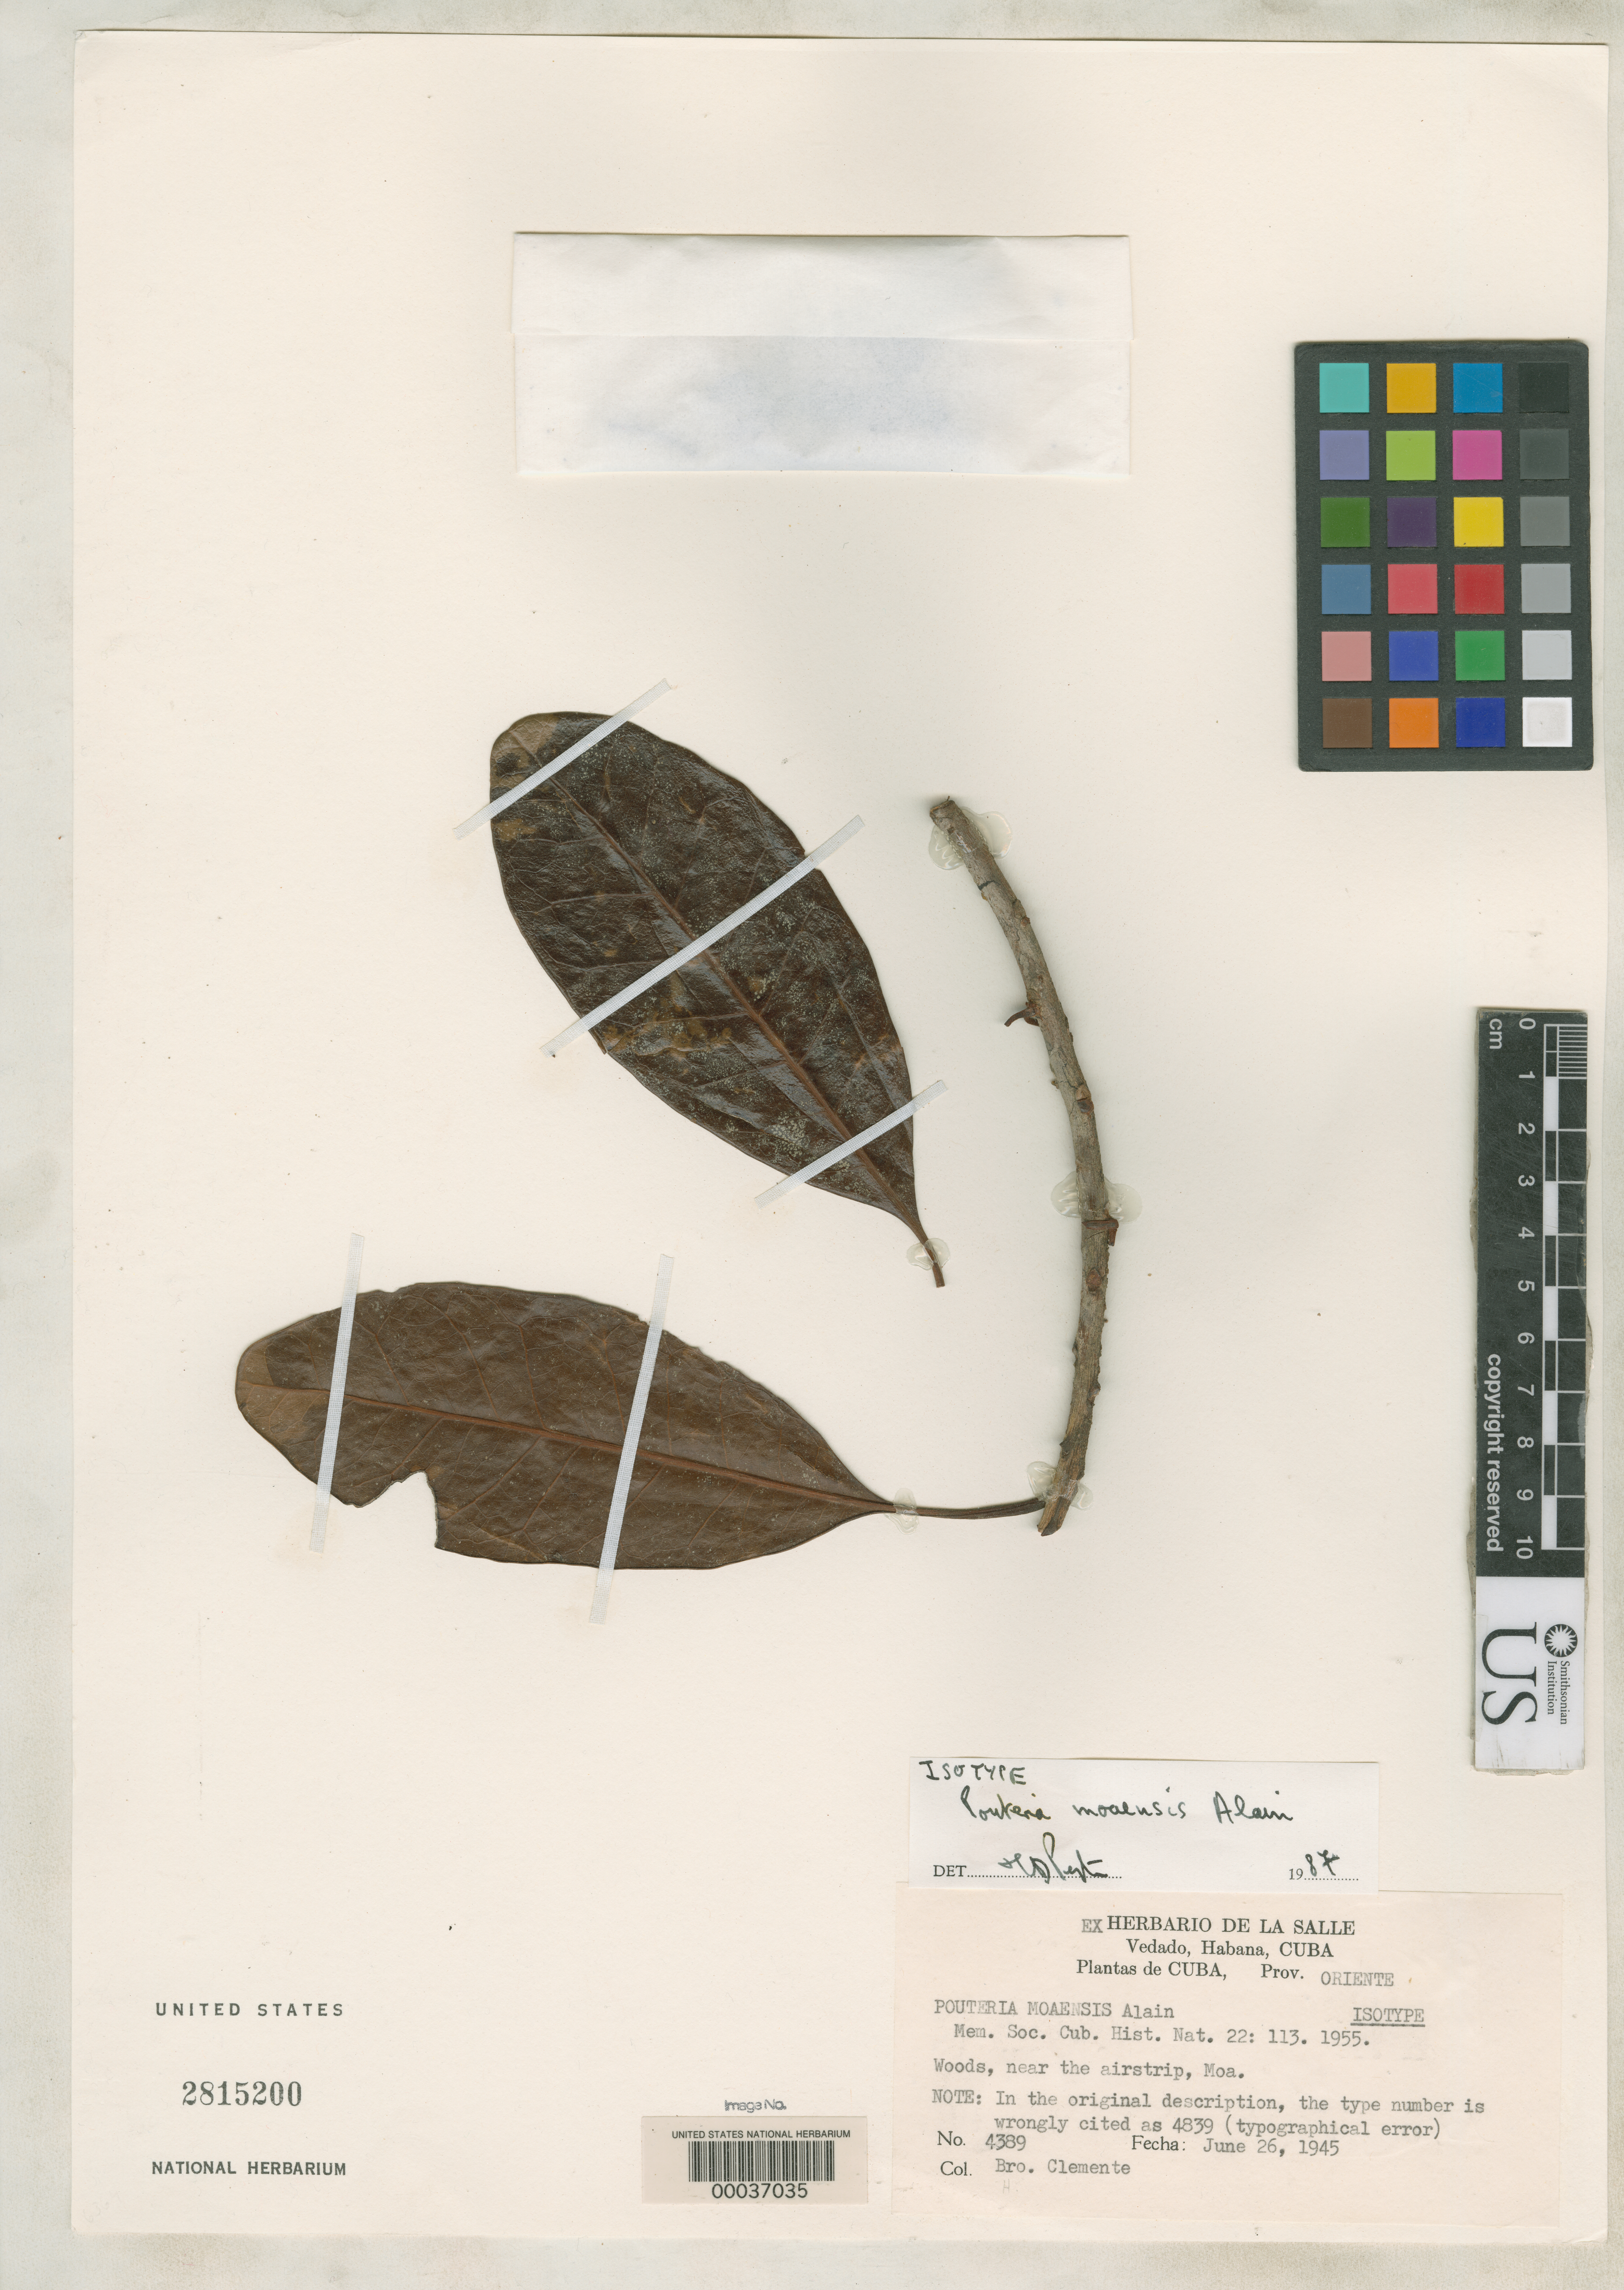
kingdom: Plantae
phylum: Tracheophyta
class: Magnoliopsida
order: Ericales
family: Sapotaceae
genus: Pouteria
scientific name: Pouteria moaensis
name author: Alain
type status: Isotype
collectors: A. Clément Téteau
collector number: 4389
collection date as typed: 26 Jun 1945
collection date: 1945-06-26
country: Cuba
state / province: Oriente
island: Greater Antilles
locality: Moa, near airstrip.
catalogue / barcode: US 2815200